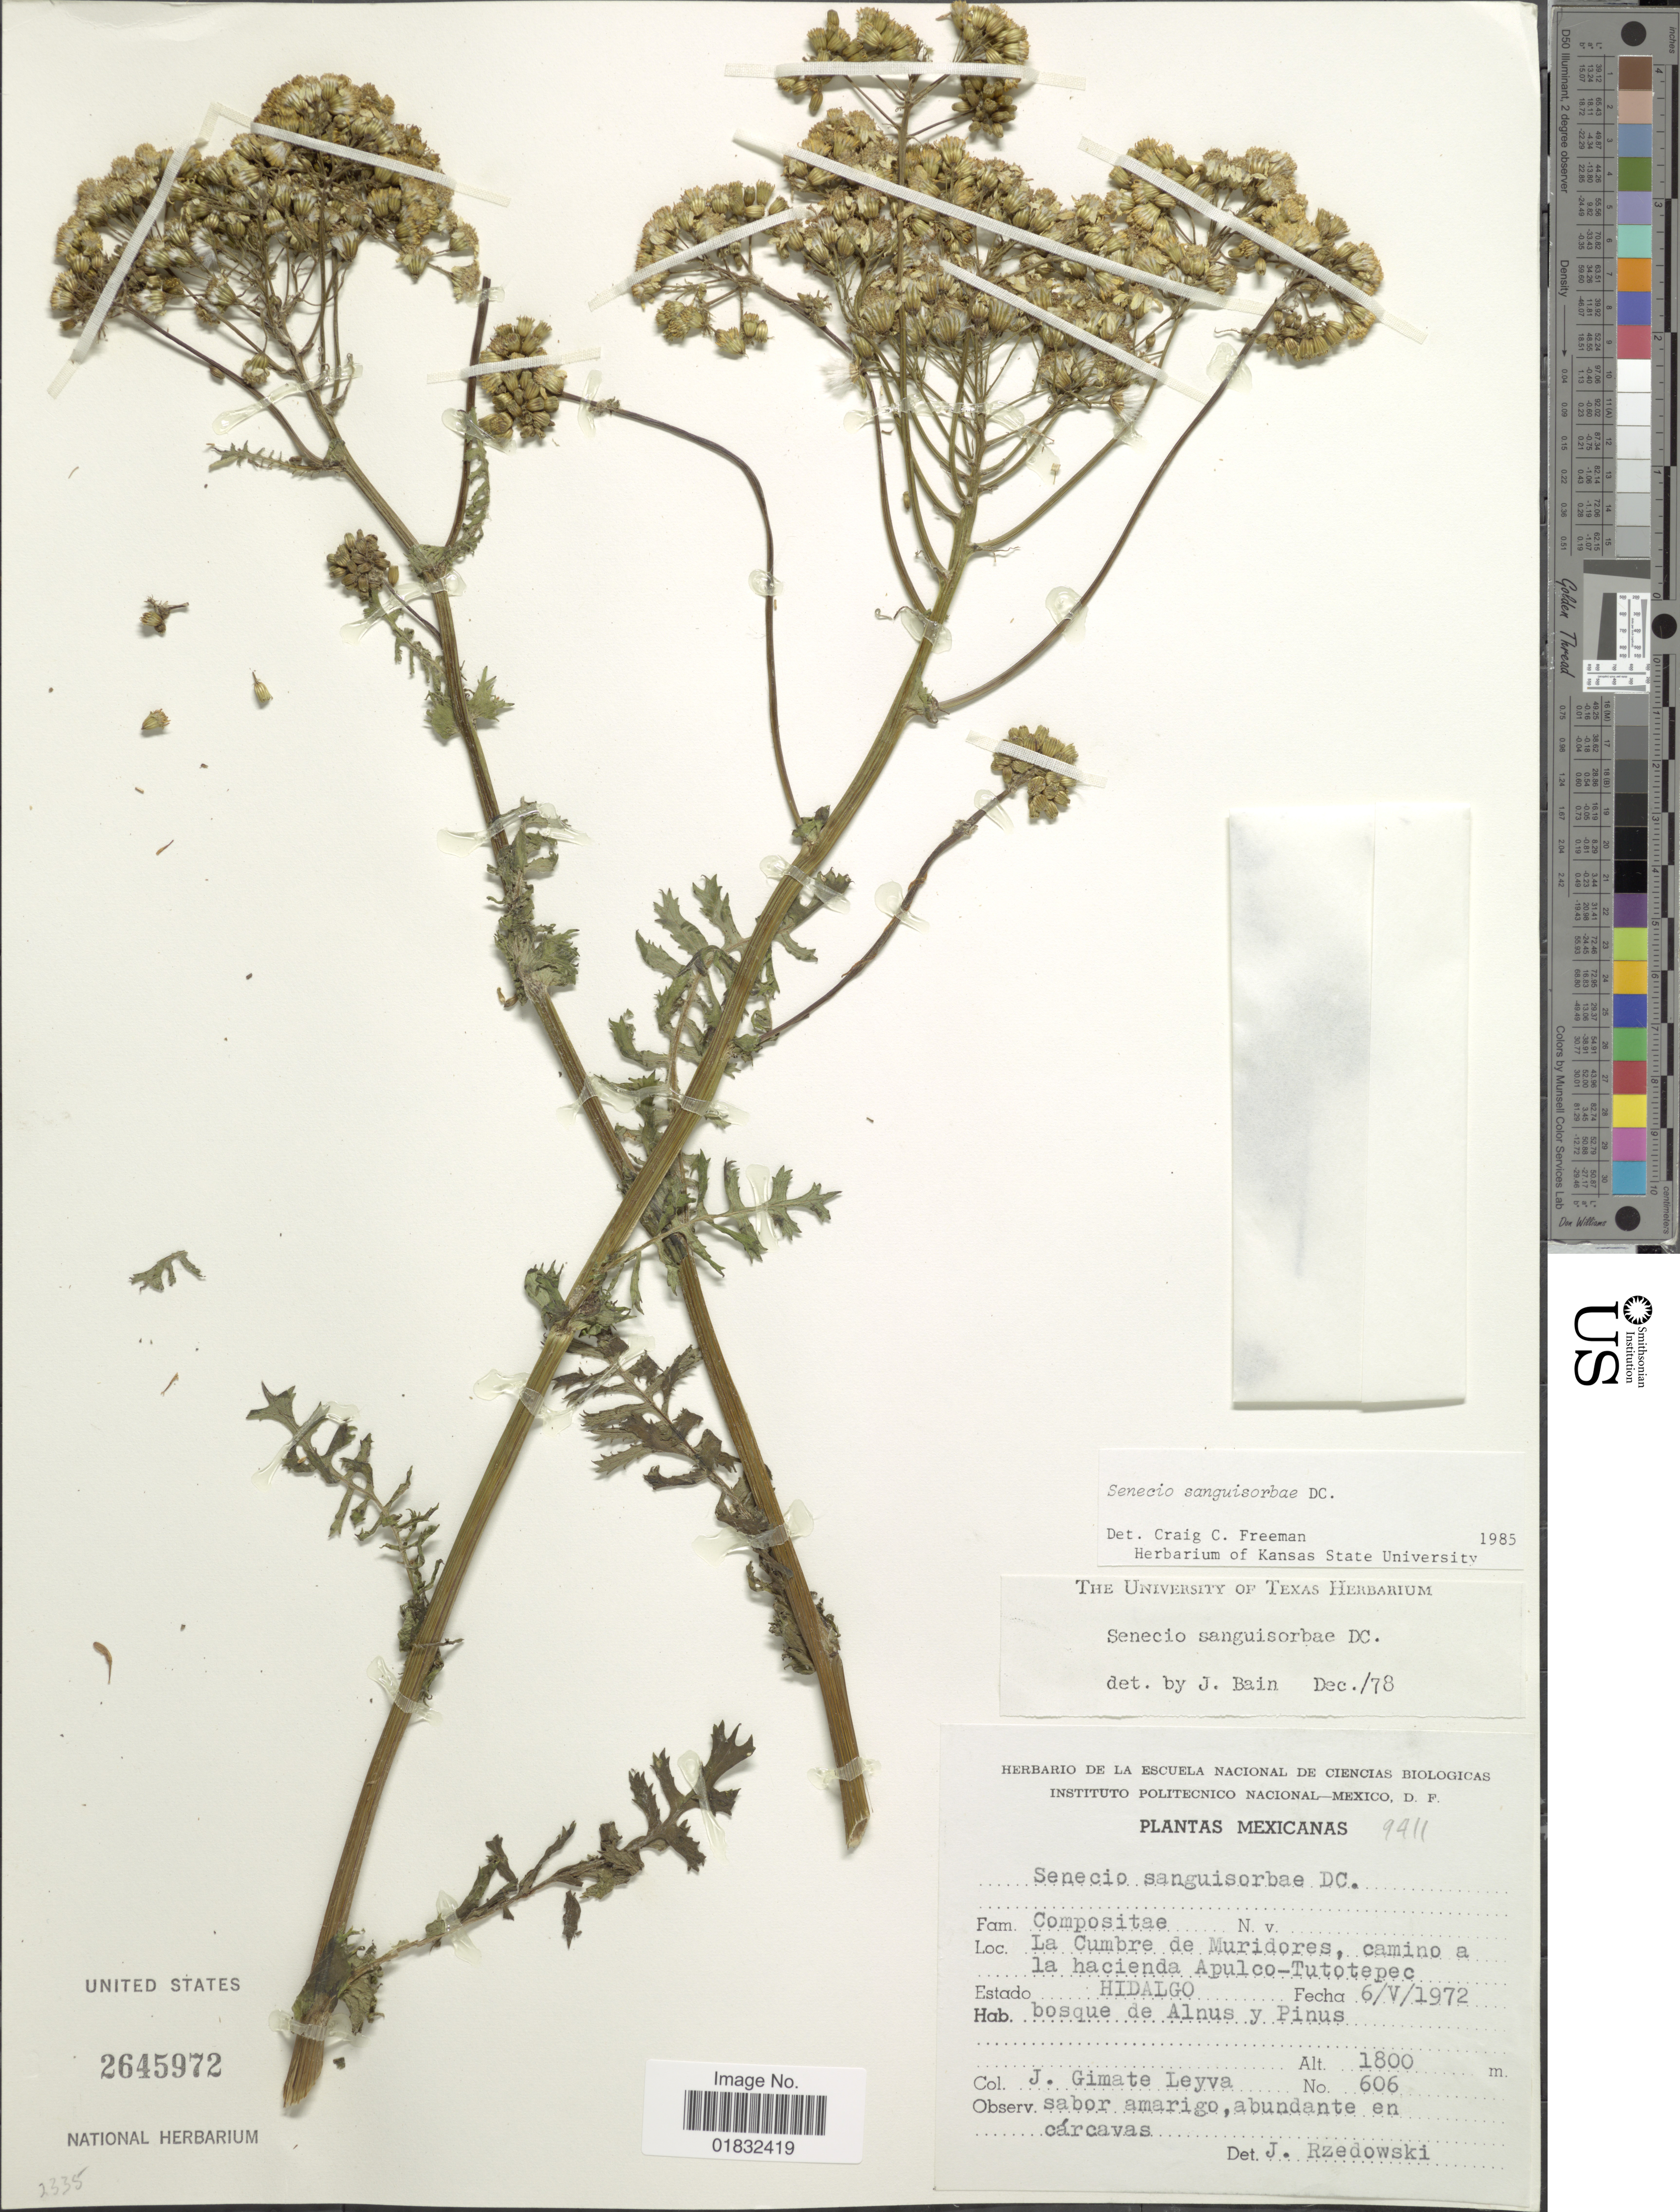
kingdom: Plantae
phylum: Tracheophyta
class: Magnoliopsida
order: Asterales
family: Asteraceae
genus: Packera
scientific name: Packera sanguisorboides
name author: (Rydb.) W.A. Weber & Á. Löve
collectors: J. Levya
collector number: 606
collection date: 1972-05-06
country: Mexico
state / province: Hidalgo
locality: La Cumbre de Muridores, camino a la hacienda Apulco-Tutotepec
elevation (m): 1800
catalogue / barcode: US 2645972